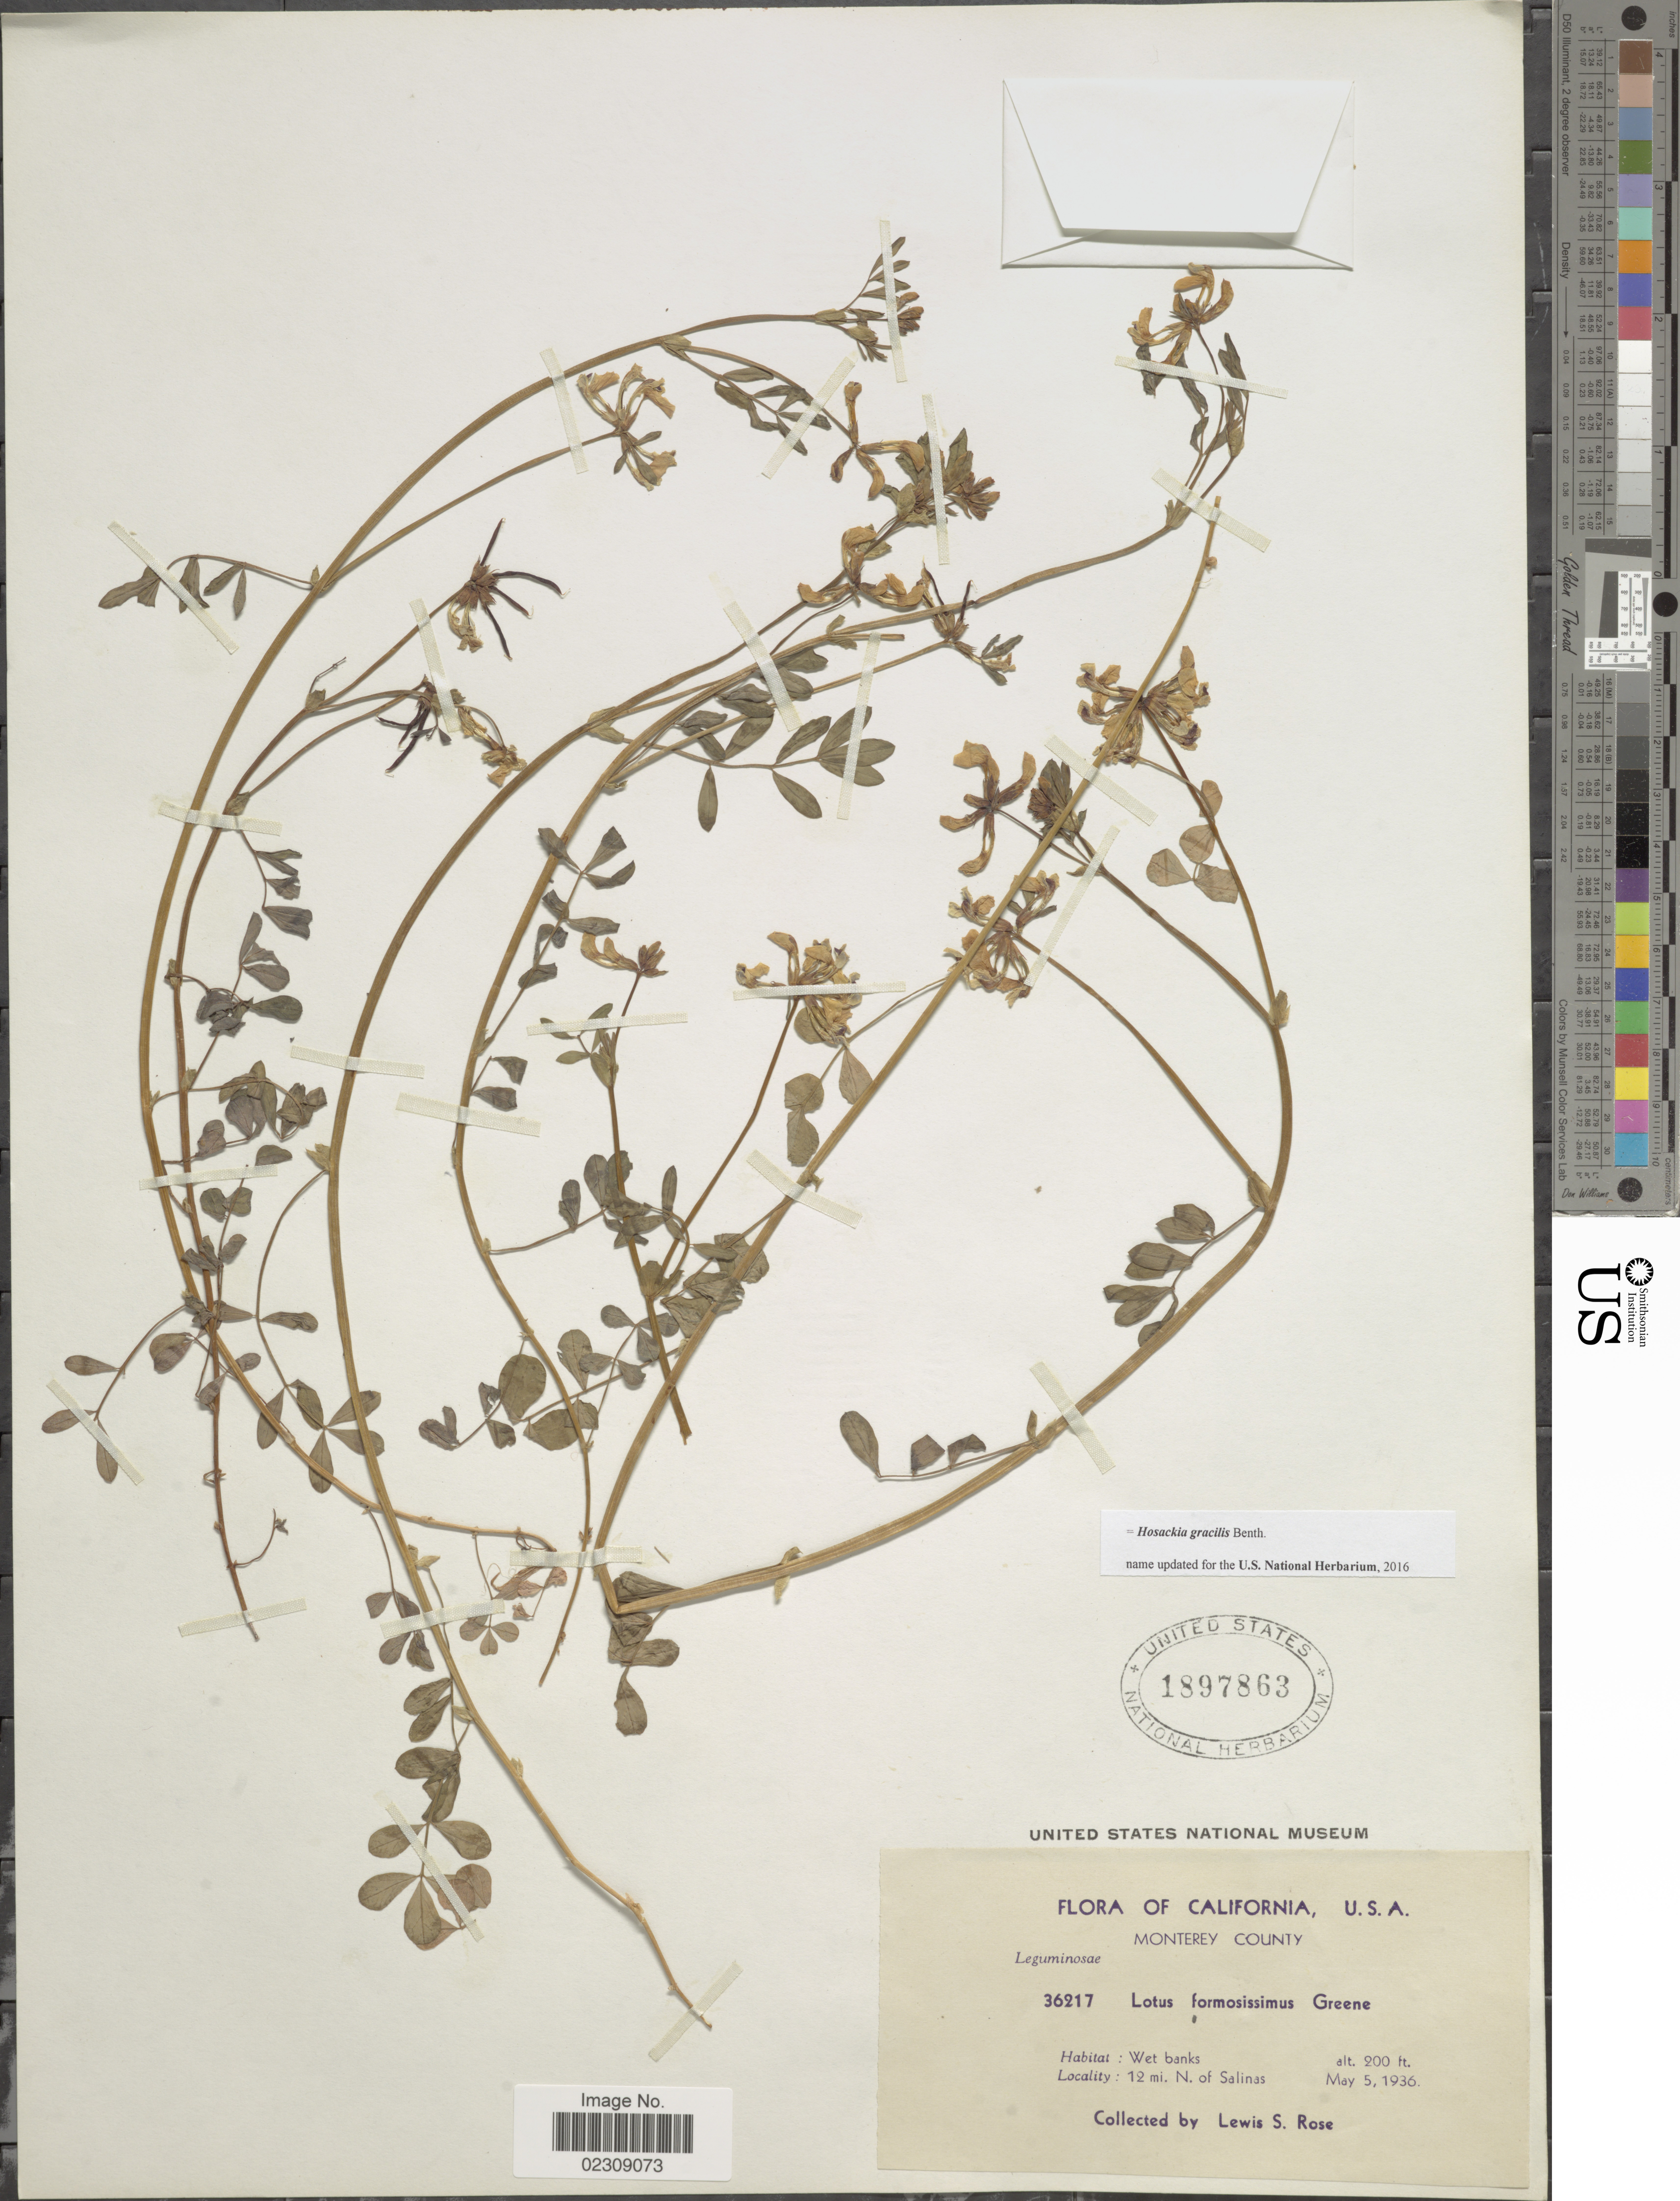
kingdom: Plantae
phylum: Tracheophyta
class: Magnoliopsida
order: Fabales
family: Fabaceae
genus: Hosackia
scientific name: Hosackia gracilis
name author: Benth.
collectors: L. S. Rose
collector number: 36217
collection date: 1936-05-05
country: United States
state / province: California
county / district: Monterey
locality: Monterey County. 12 mi. N. of Salinas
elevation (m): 61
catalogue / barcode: US 1897863